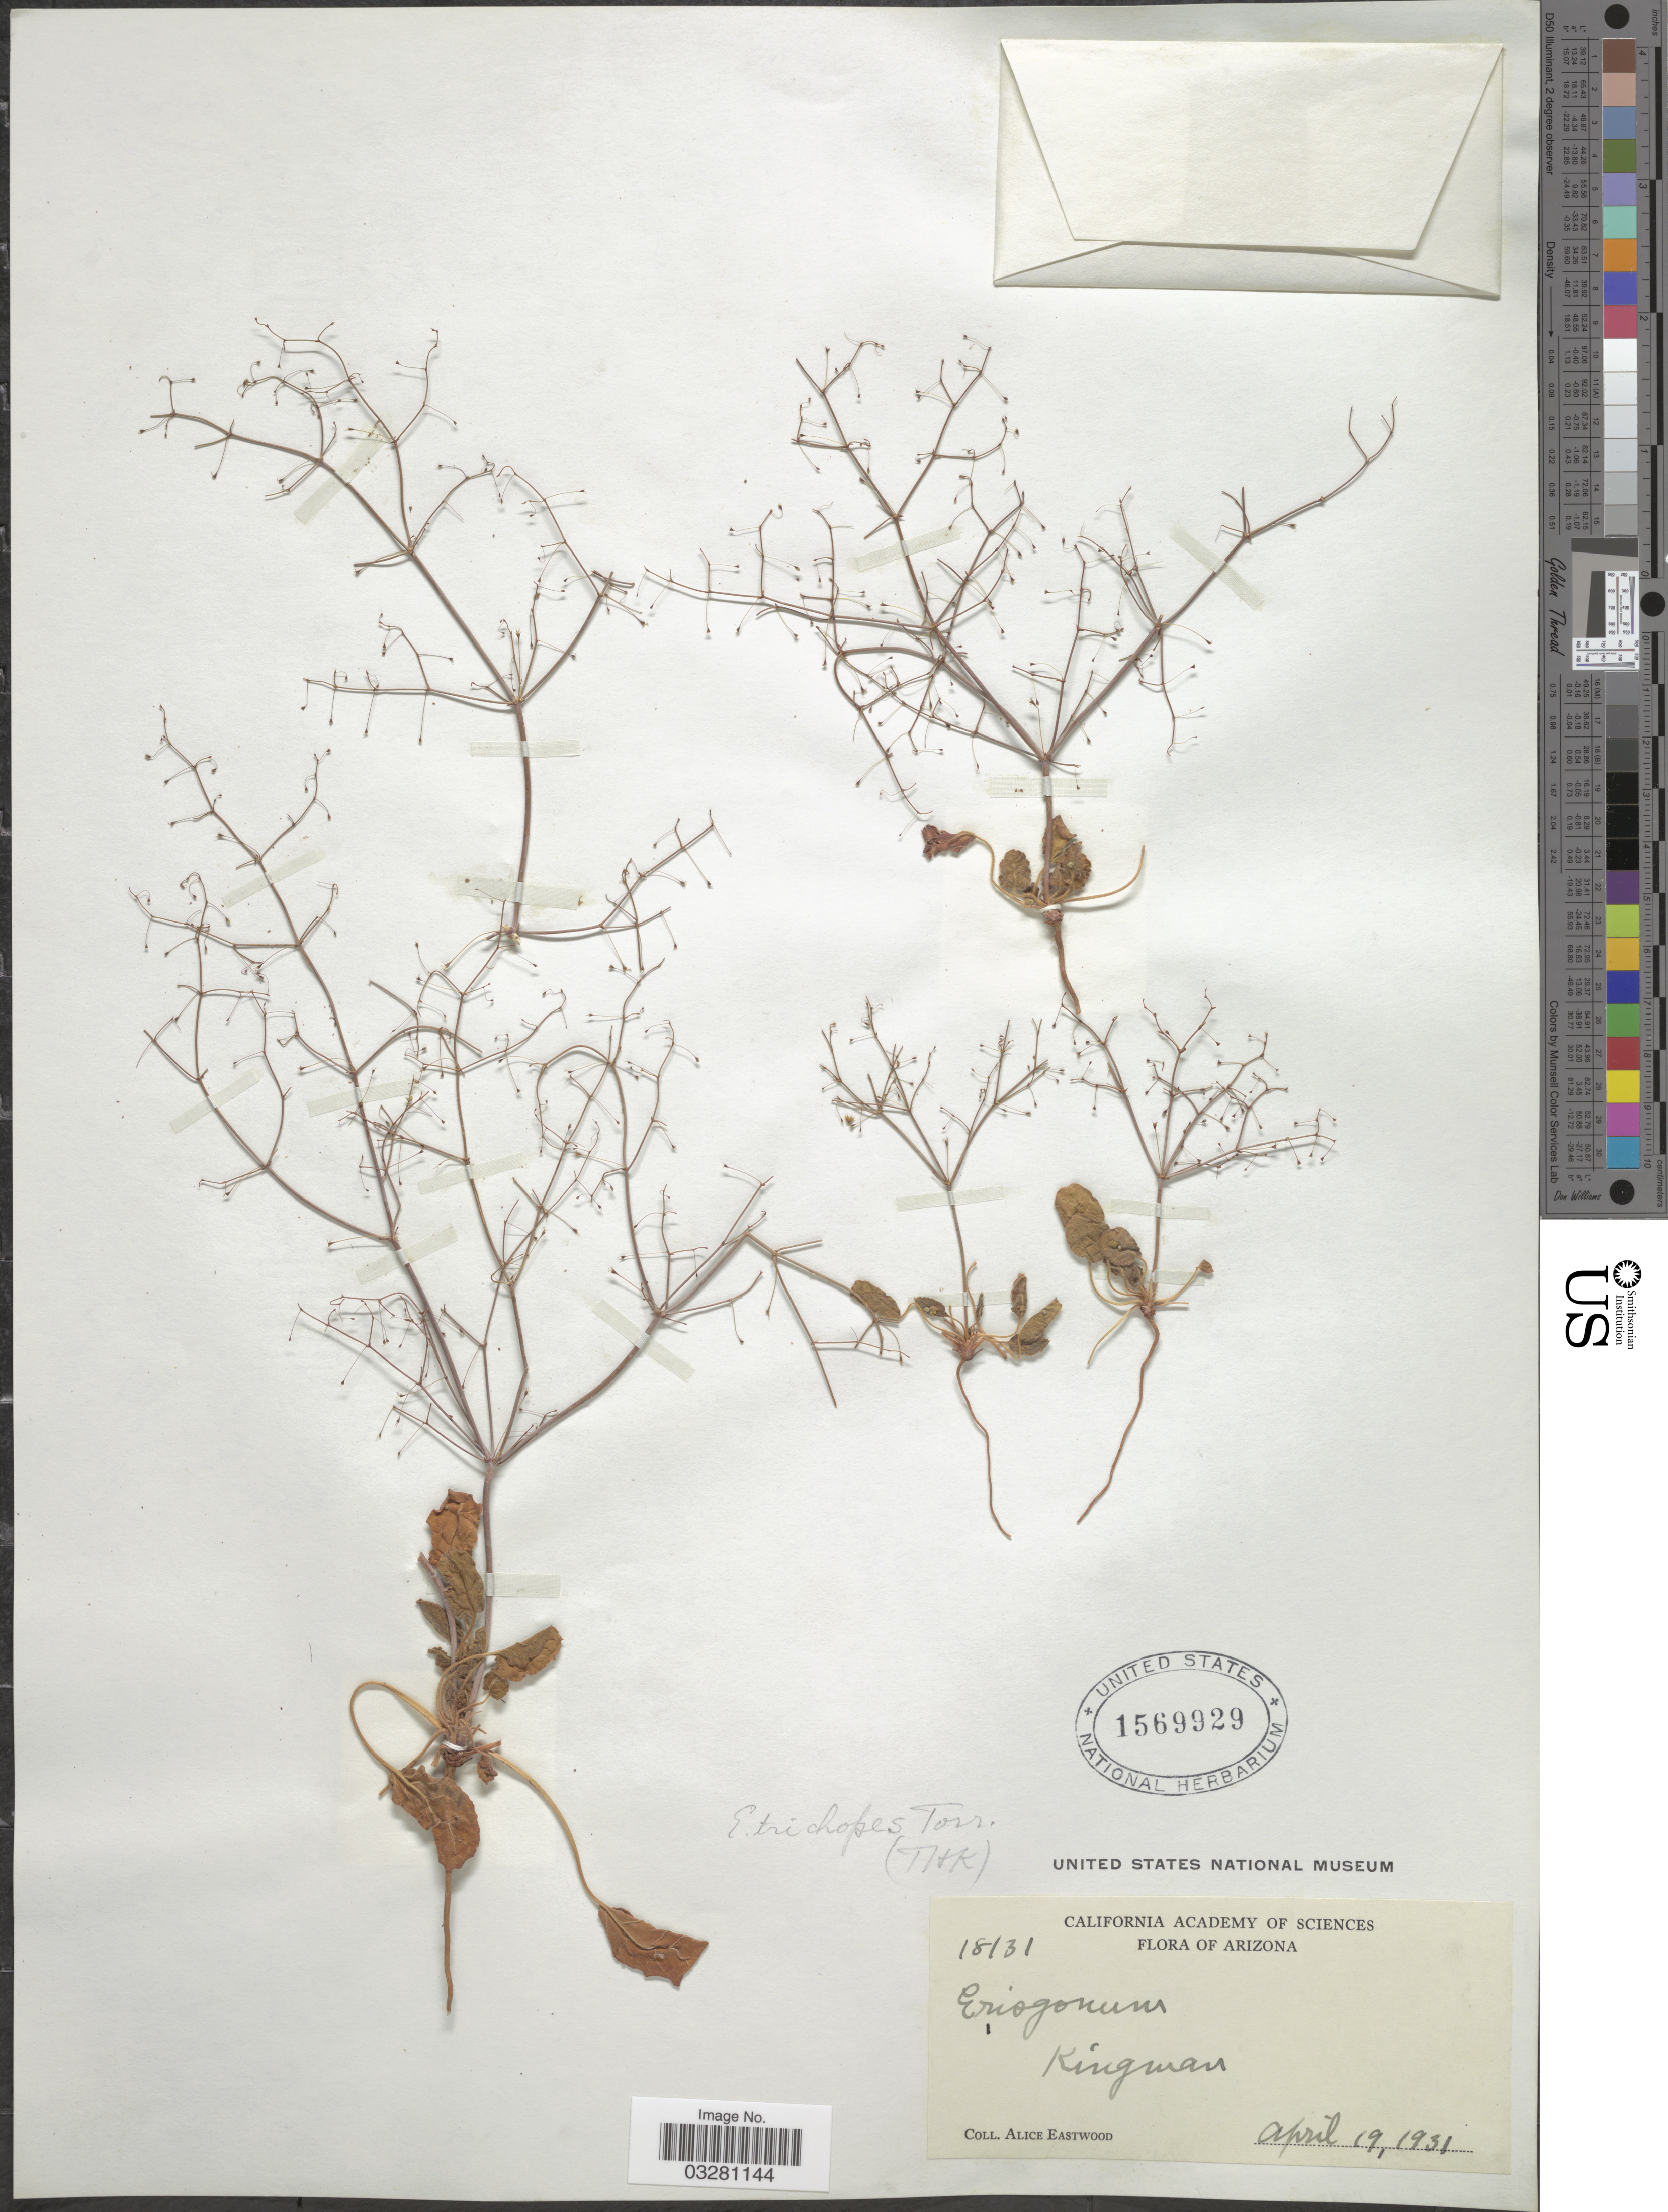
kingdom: Plantae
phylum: Tracheophyta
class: Magnoliopsida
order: Caryophyllales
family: Polygonaceae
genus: Eriogonum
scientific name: Eriogonum trichopes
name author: Torr.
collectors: A. Eastwood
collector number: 18131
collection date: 1931-04-19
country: United States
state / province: Arizona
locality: Kingman.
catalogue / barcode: US 1569929